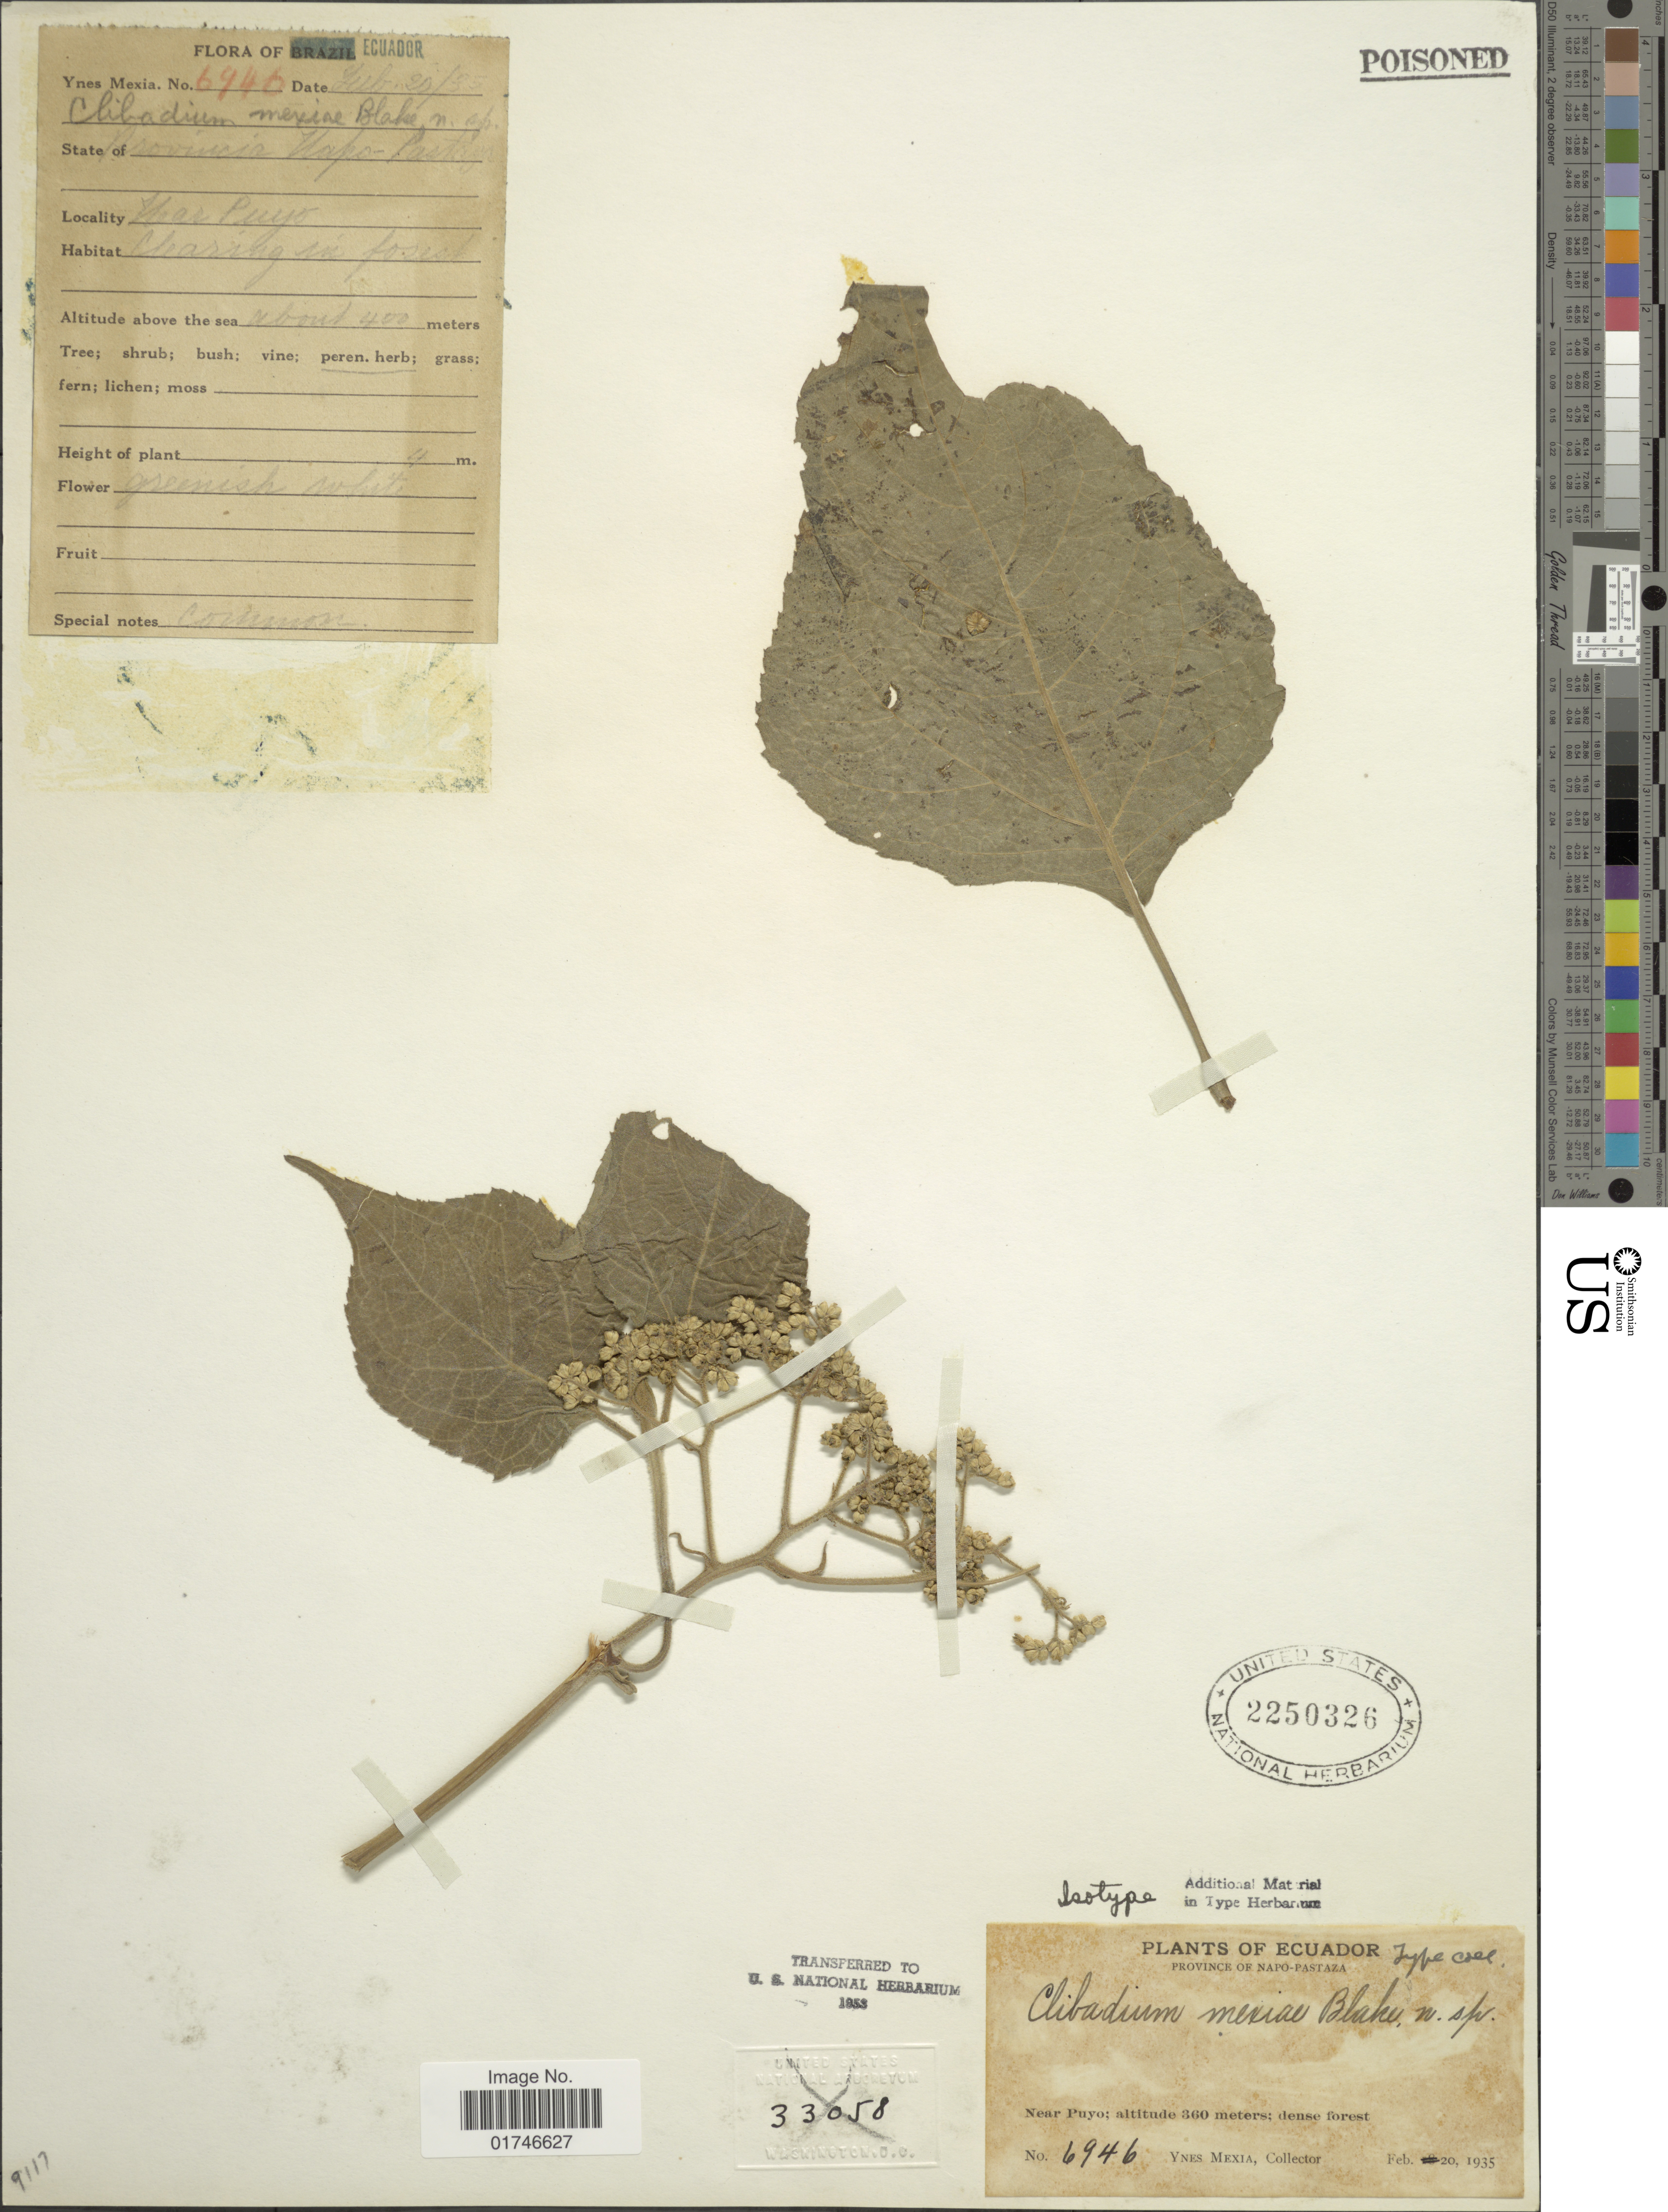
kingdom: Plantae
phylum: Tracheophyta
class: Magnoliopsida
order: Asterales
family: Asteraceae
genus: Clibadium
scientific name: Clibadium mexiae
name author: S.F. Blake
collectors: Y. Mexia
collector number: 6946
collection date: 1935-02-20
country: Ecuador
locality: Province of Napo-Pastaza. Near Puyo.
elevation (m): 360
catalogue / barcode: US 2250326